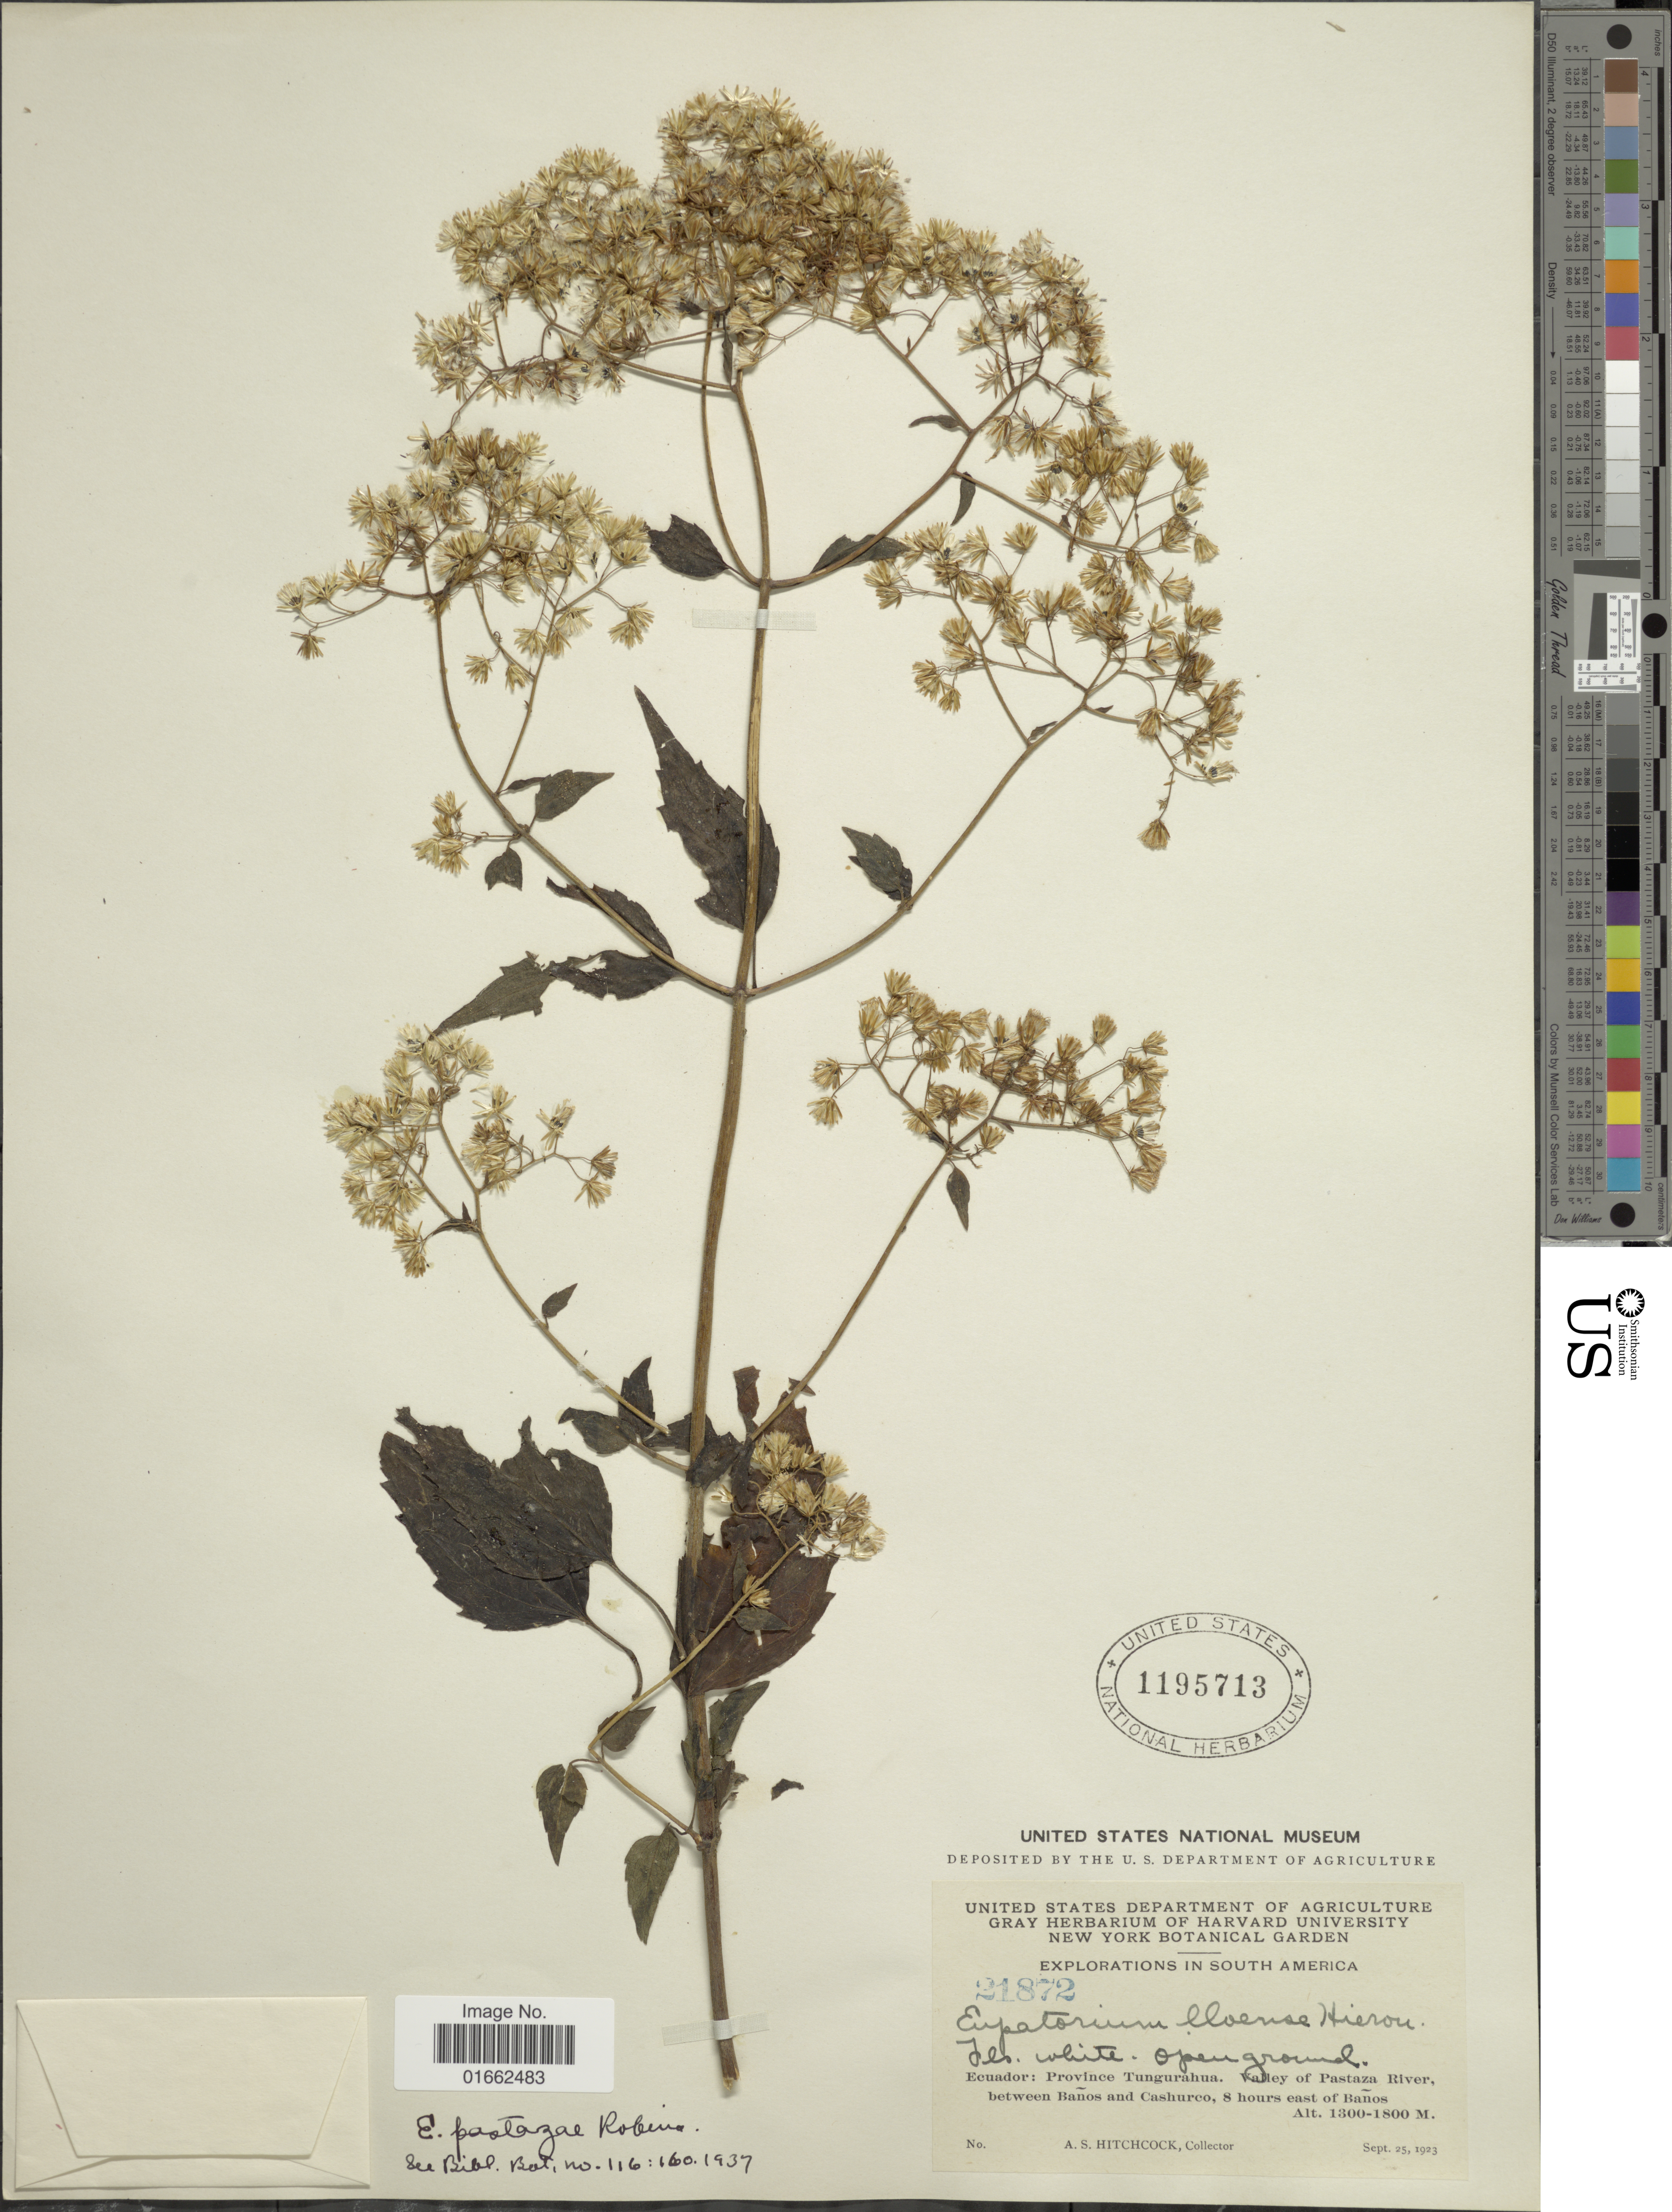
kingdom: Plantae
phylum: Tracheophyta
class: Magnoliopsida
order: Asterales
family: Asteraceae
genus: Fleischmannia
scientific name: Fleischmannia pastazae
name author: (B.L. Rob.) R.M. King & H. Rob.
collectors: A. S. Hitchcock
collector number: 21872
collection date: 1923-09-25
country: Ecuador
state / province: Tungurahua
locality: Ecuador: Province Tungurahua. Valley of Pastaza River, between Baños and Cashuro, 8 hours east of Baños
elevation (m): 1300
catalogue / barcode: US 1195713